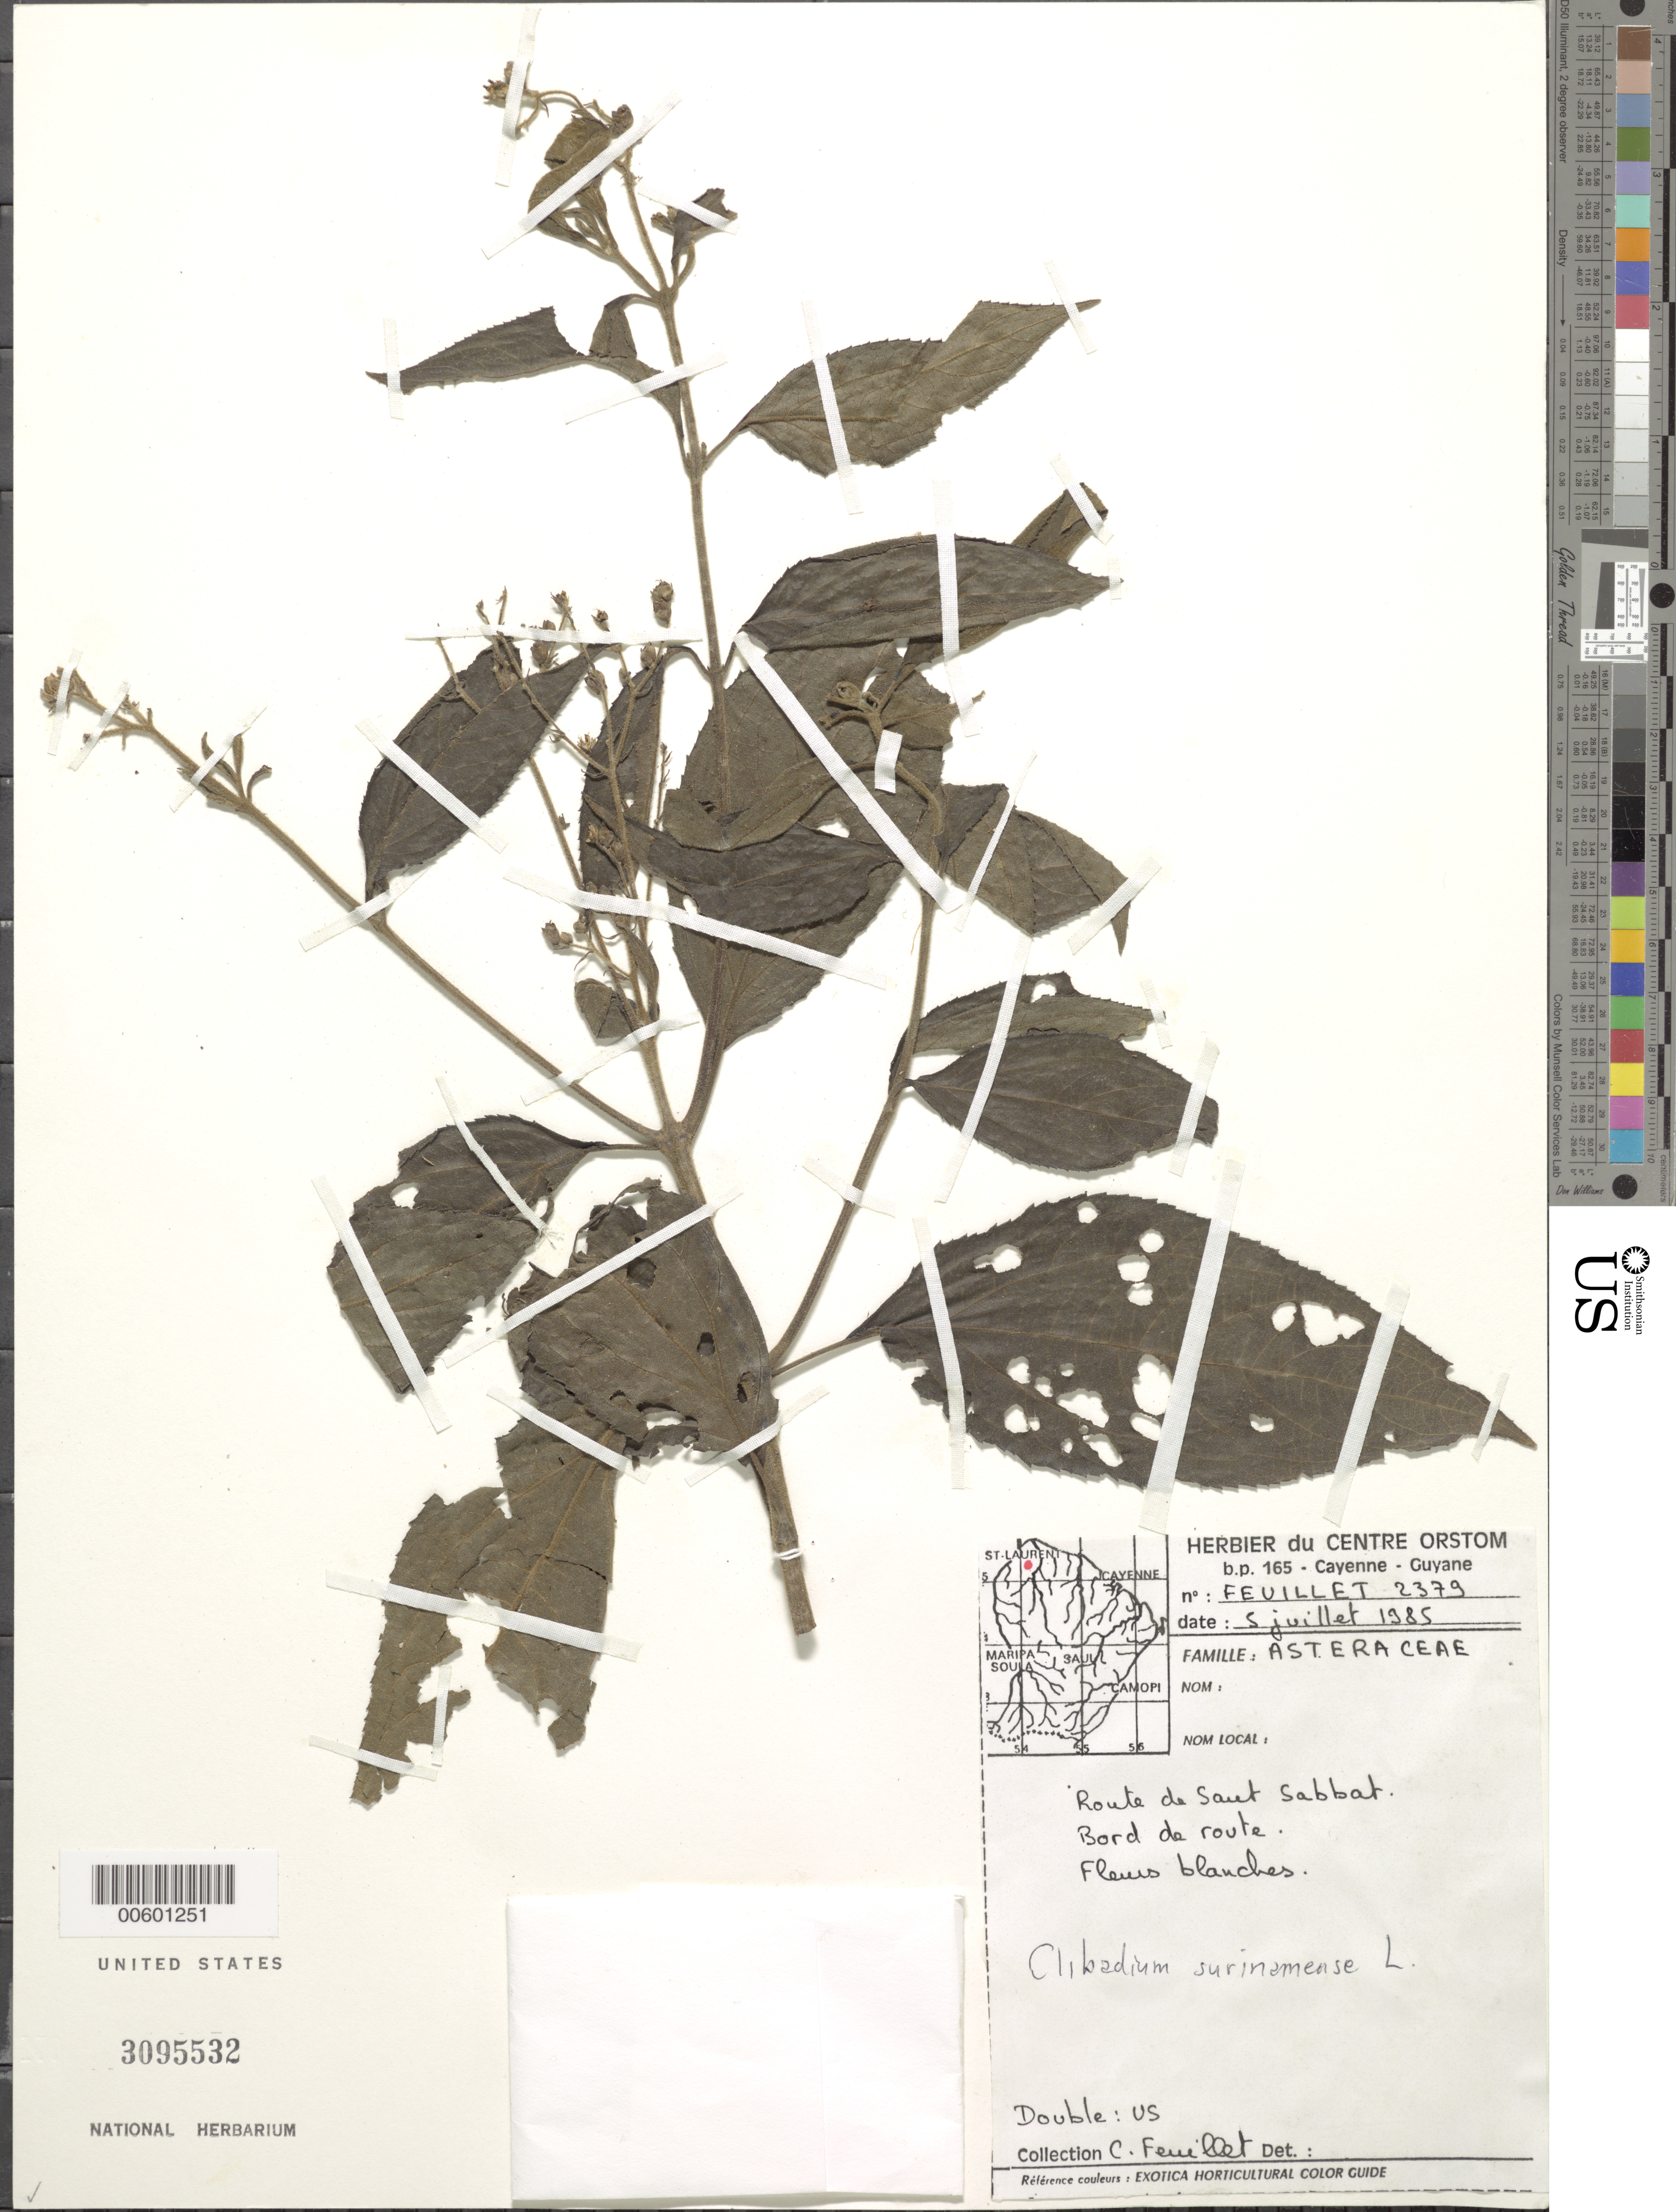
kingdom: Plantae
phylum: Tracheophyta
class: Magnoliopsida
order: Asterales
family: Asteraceae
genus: Clibadium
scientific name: Clibadium surinamense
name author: L.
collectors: C. Feuillet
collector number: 2379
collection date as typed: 5-Jul-85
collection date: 1985-07-05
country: French Guiana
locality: Route de Saut Sabbat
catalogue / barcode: US 3095532